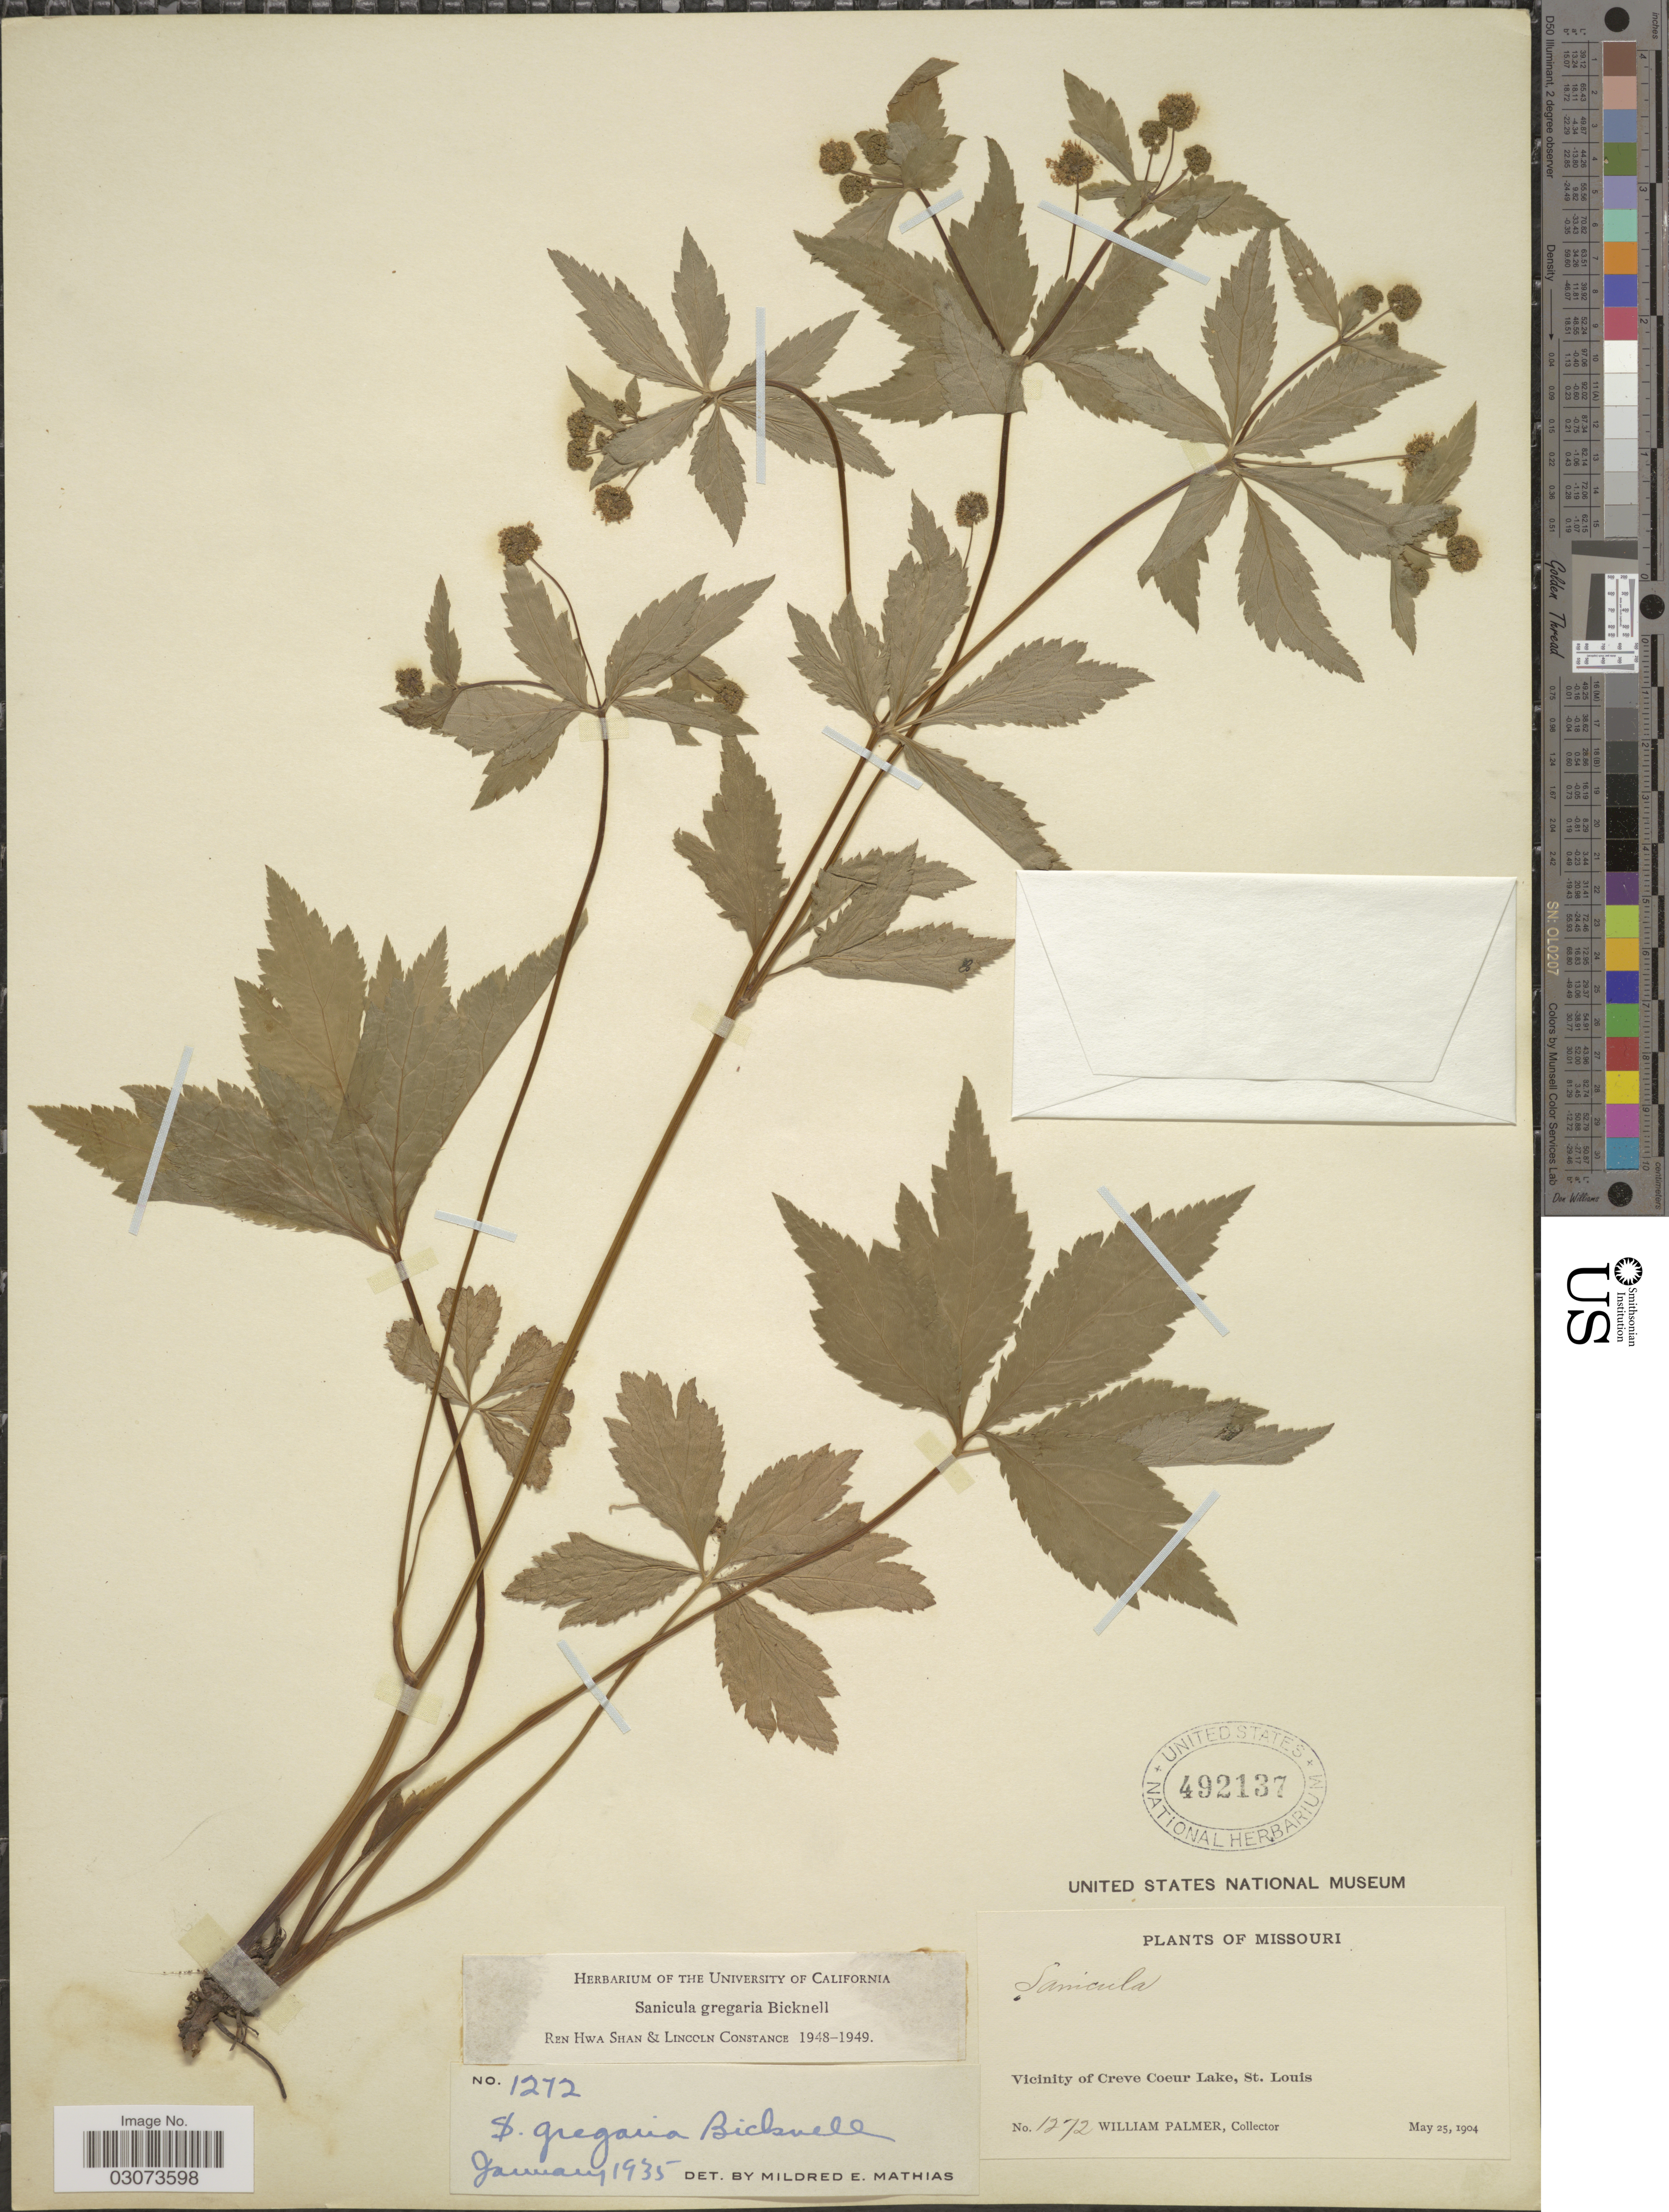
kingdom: Plantae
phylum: Tracheophyta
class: Magnoliopsida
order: Apiales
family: Apiaceae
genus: Sanicula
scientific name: Sanicula gregaria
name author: E.P. Bicknell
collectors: W. Palmer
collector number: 1272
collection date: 1904-05-25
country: United States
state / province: Missouri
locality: Vicinity of Creve Coeur Lake, St. Louis.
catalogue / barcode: US 492137